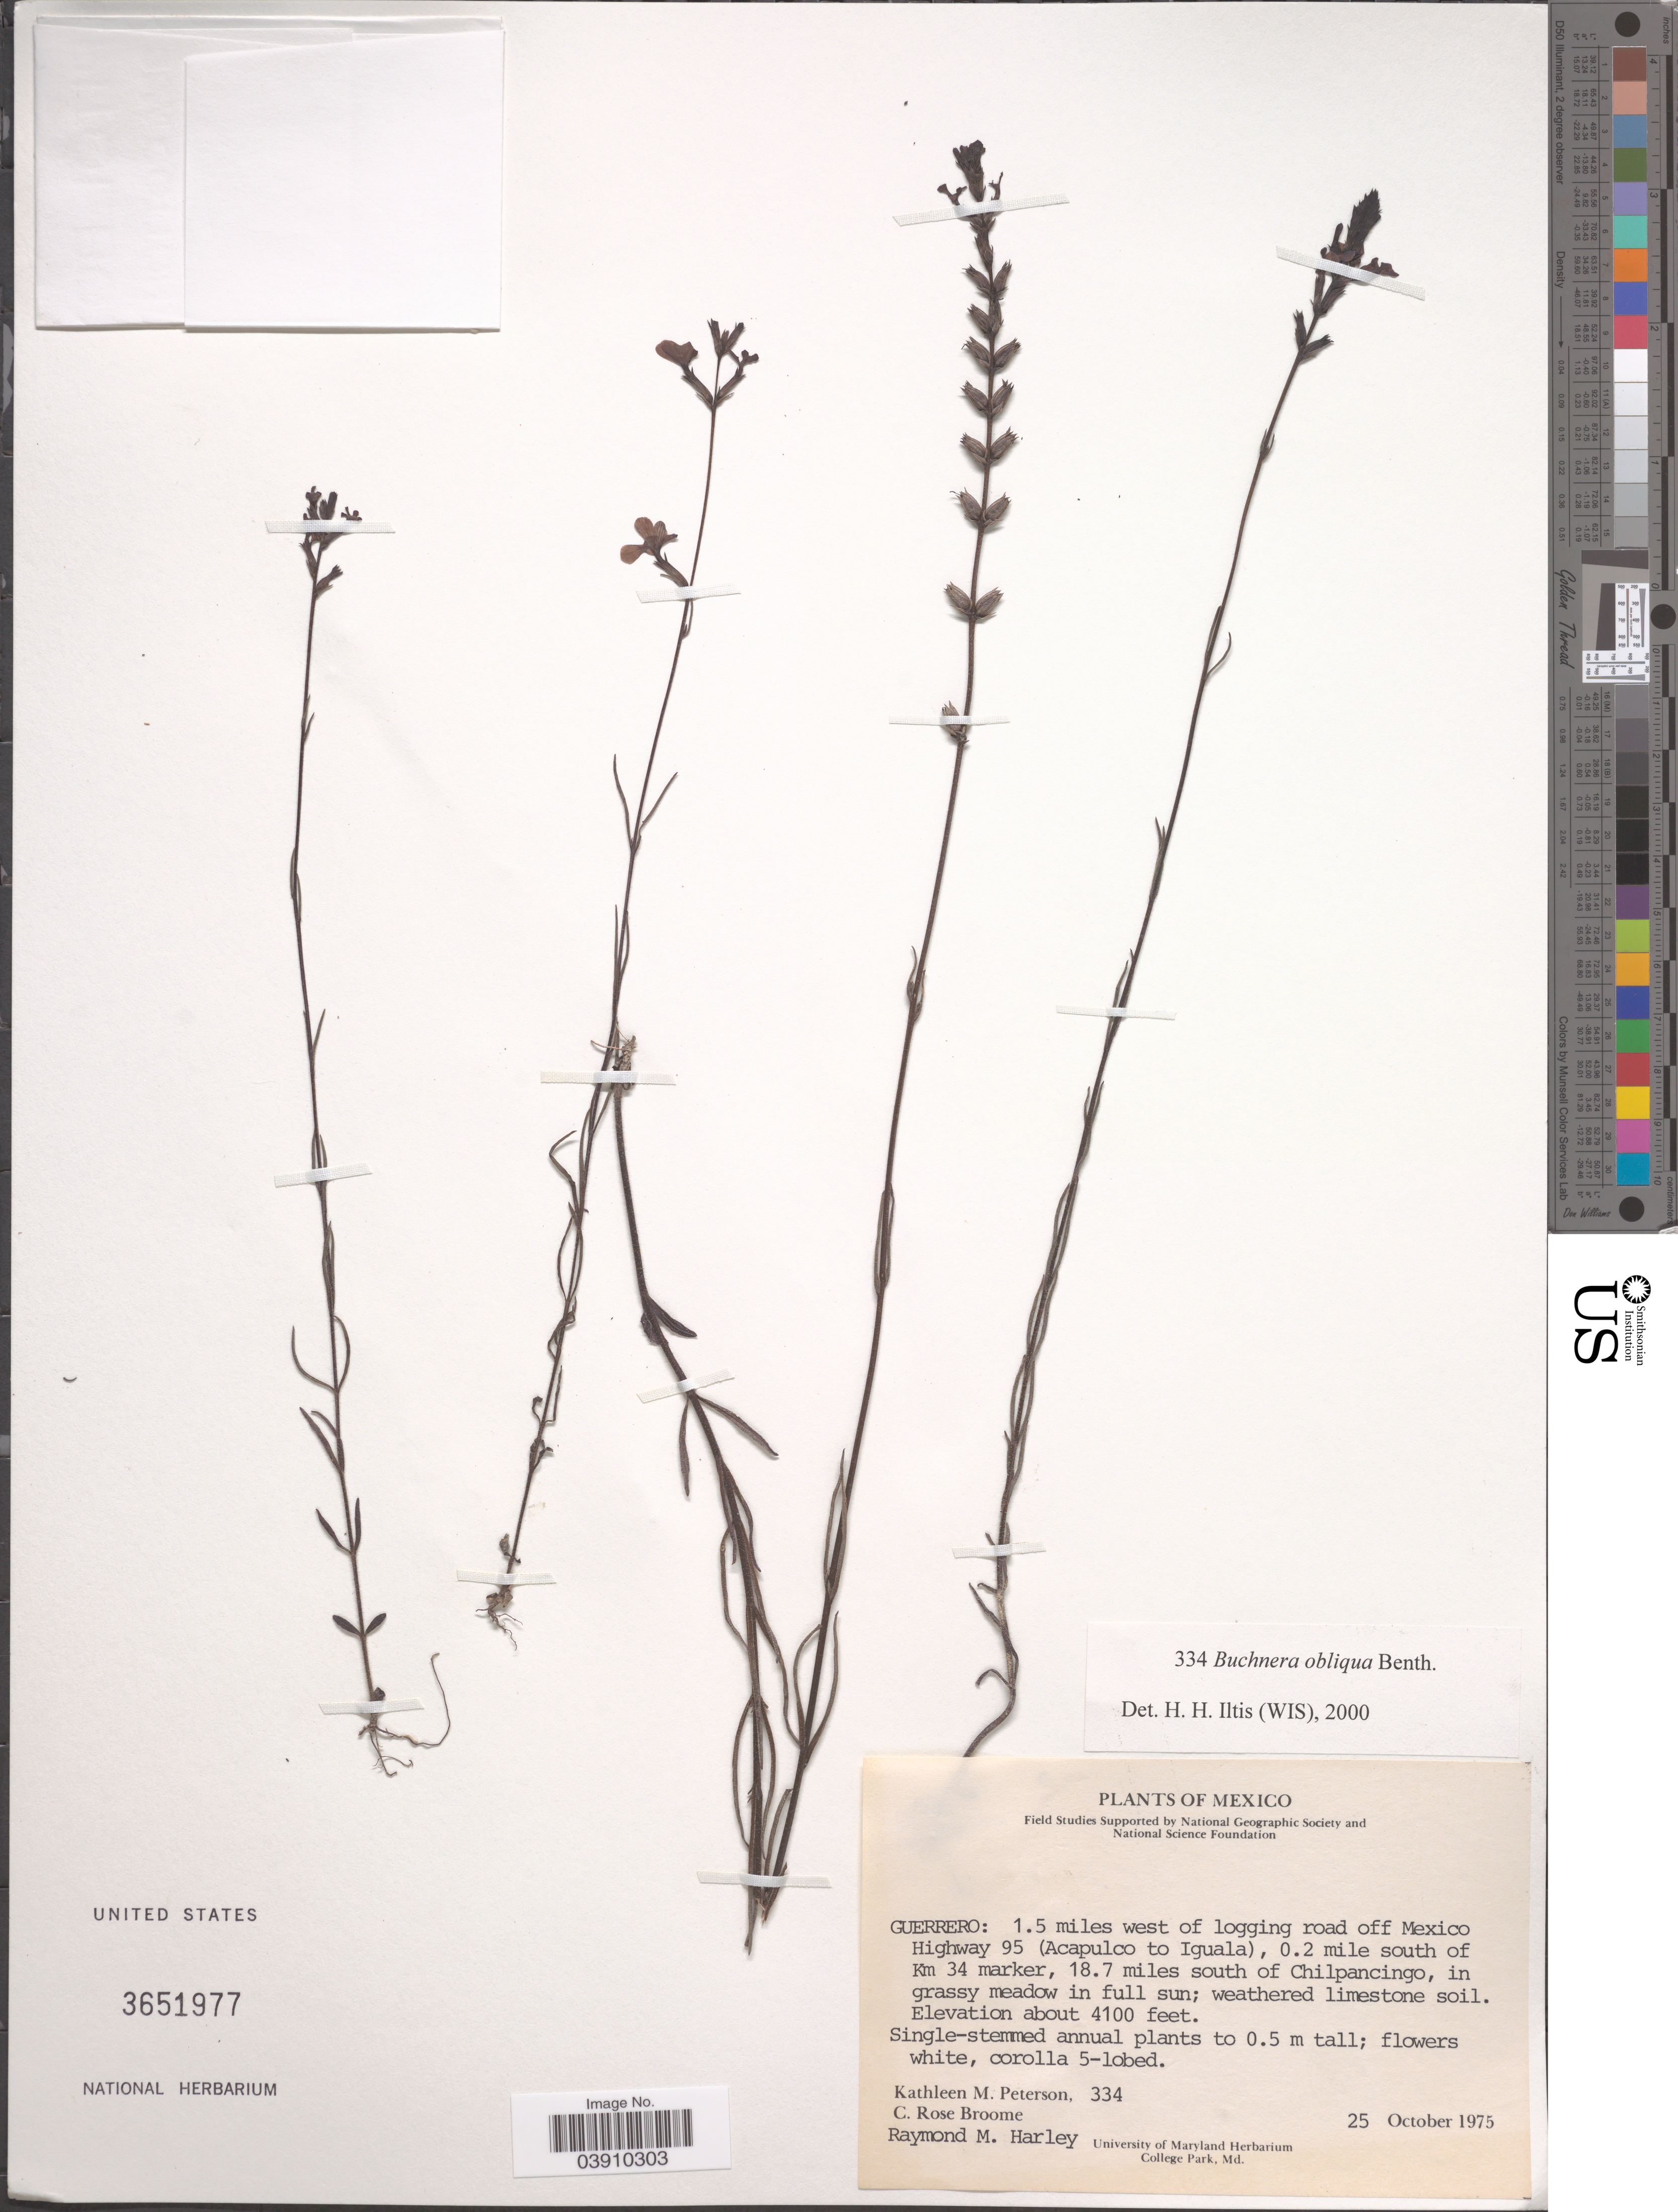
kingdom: Plantae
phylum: Tracheophyta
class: Magnoliopsida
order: Lamiales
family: Orobanchaceae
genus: Buchnera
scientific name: Buchnera obliqua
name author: Benth.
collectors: K. Peterson, C. R. Broome & R. M. Harley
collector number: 334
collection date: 1975-10-25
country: Mexico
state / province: Guerrero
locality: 1.5 miles west of logging road off Mexico Highway 95 (Acapulco to Iguala), 0.2 mile south of Km 34 marker, 18.7 miles south of Chilpancingo.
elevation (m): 1250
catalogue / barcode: US 3651977